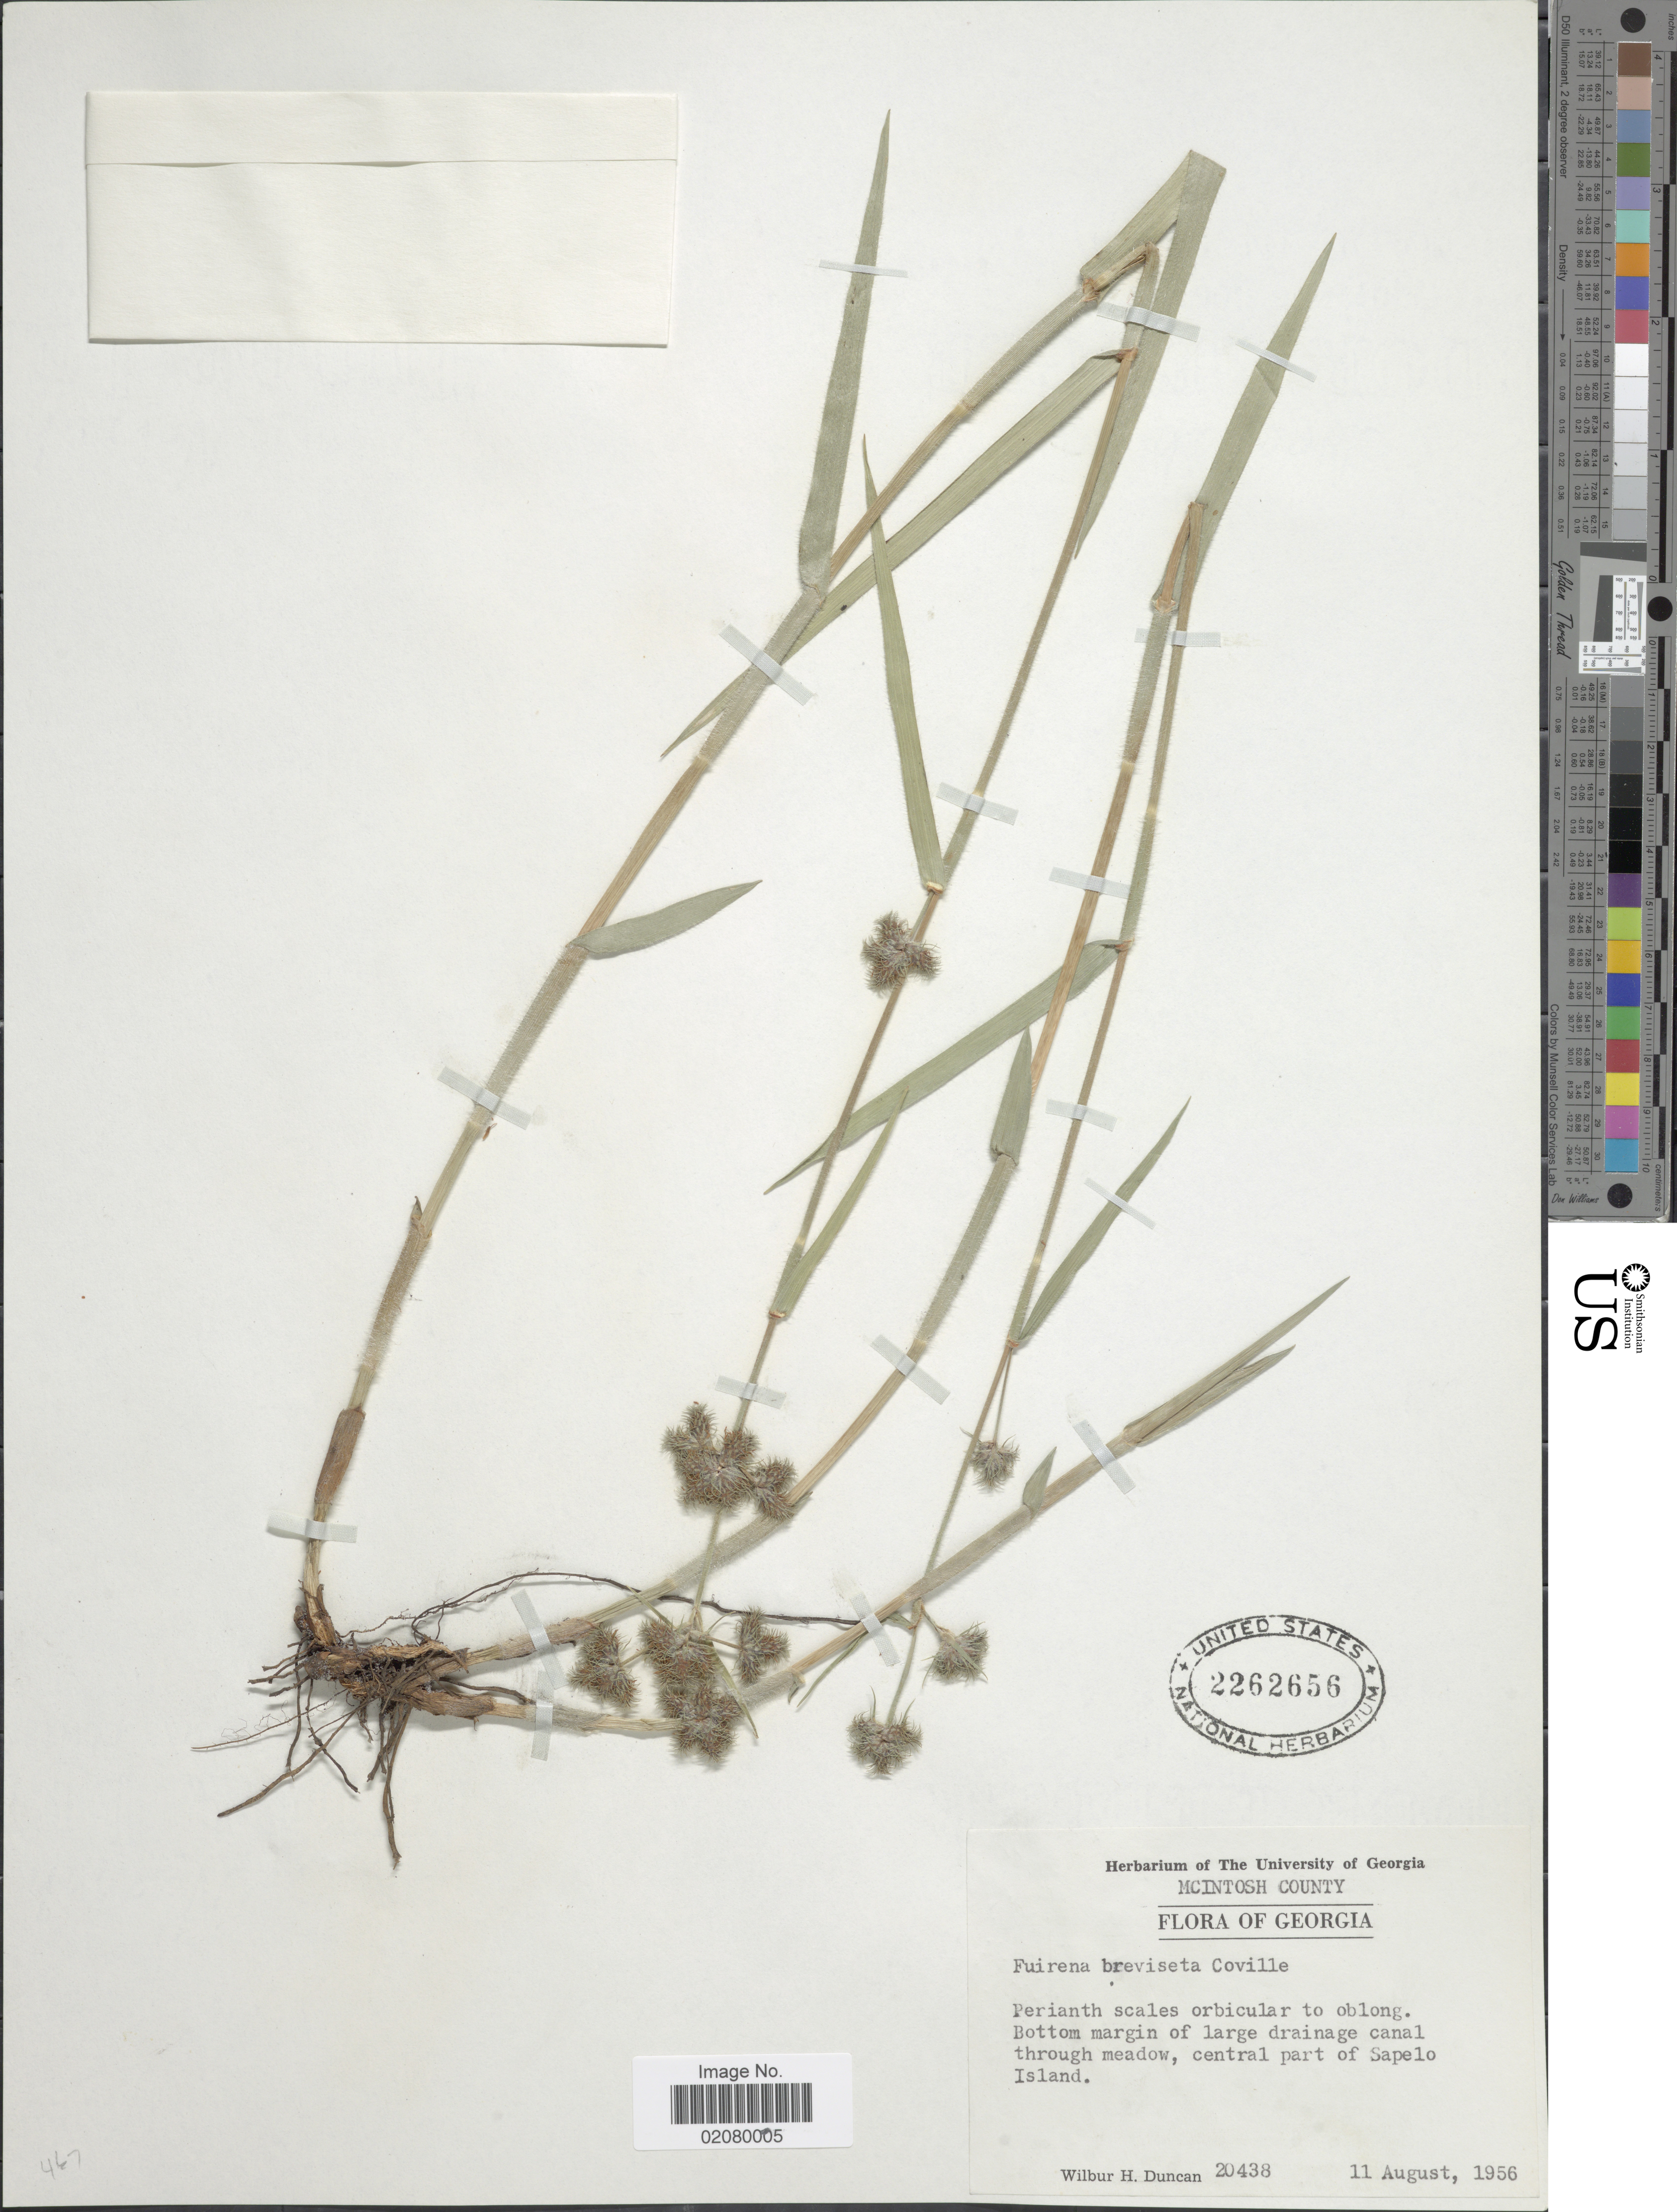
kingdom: Plantae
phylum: Tracheophyta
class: Liliopsida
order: Poales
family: Cyperaceae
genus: Fuirena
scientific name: Fuirena squarrosa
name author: Michx.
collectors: W. H. Duncan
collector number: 20438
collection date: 1956-08-11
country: United States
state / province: Georgia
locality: McIntosh County, Central part of Sapelo Island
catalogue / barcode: US 2262656